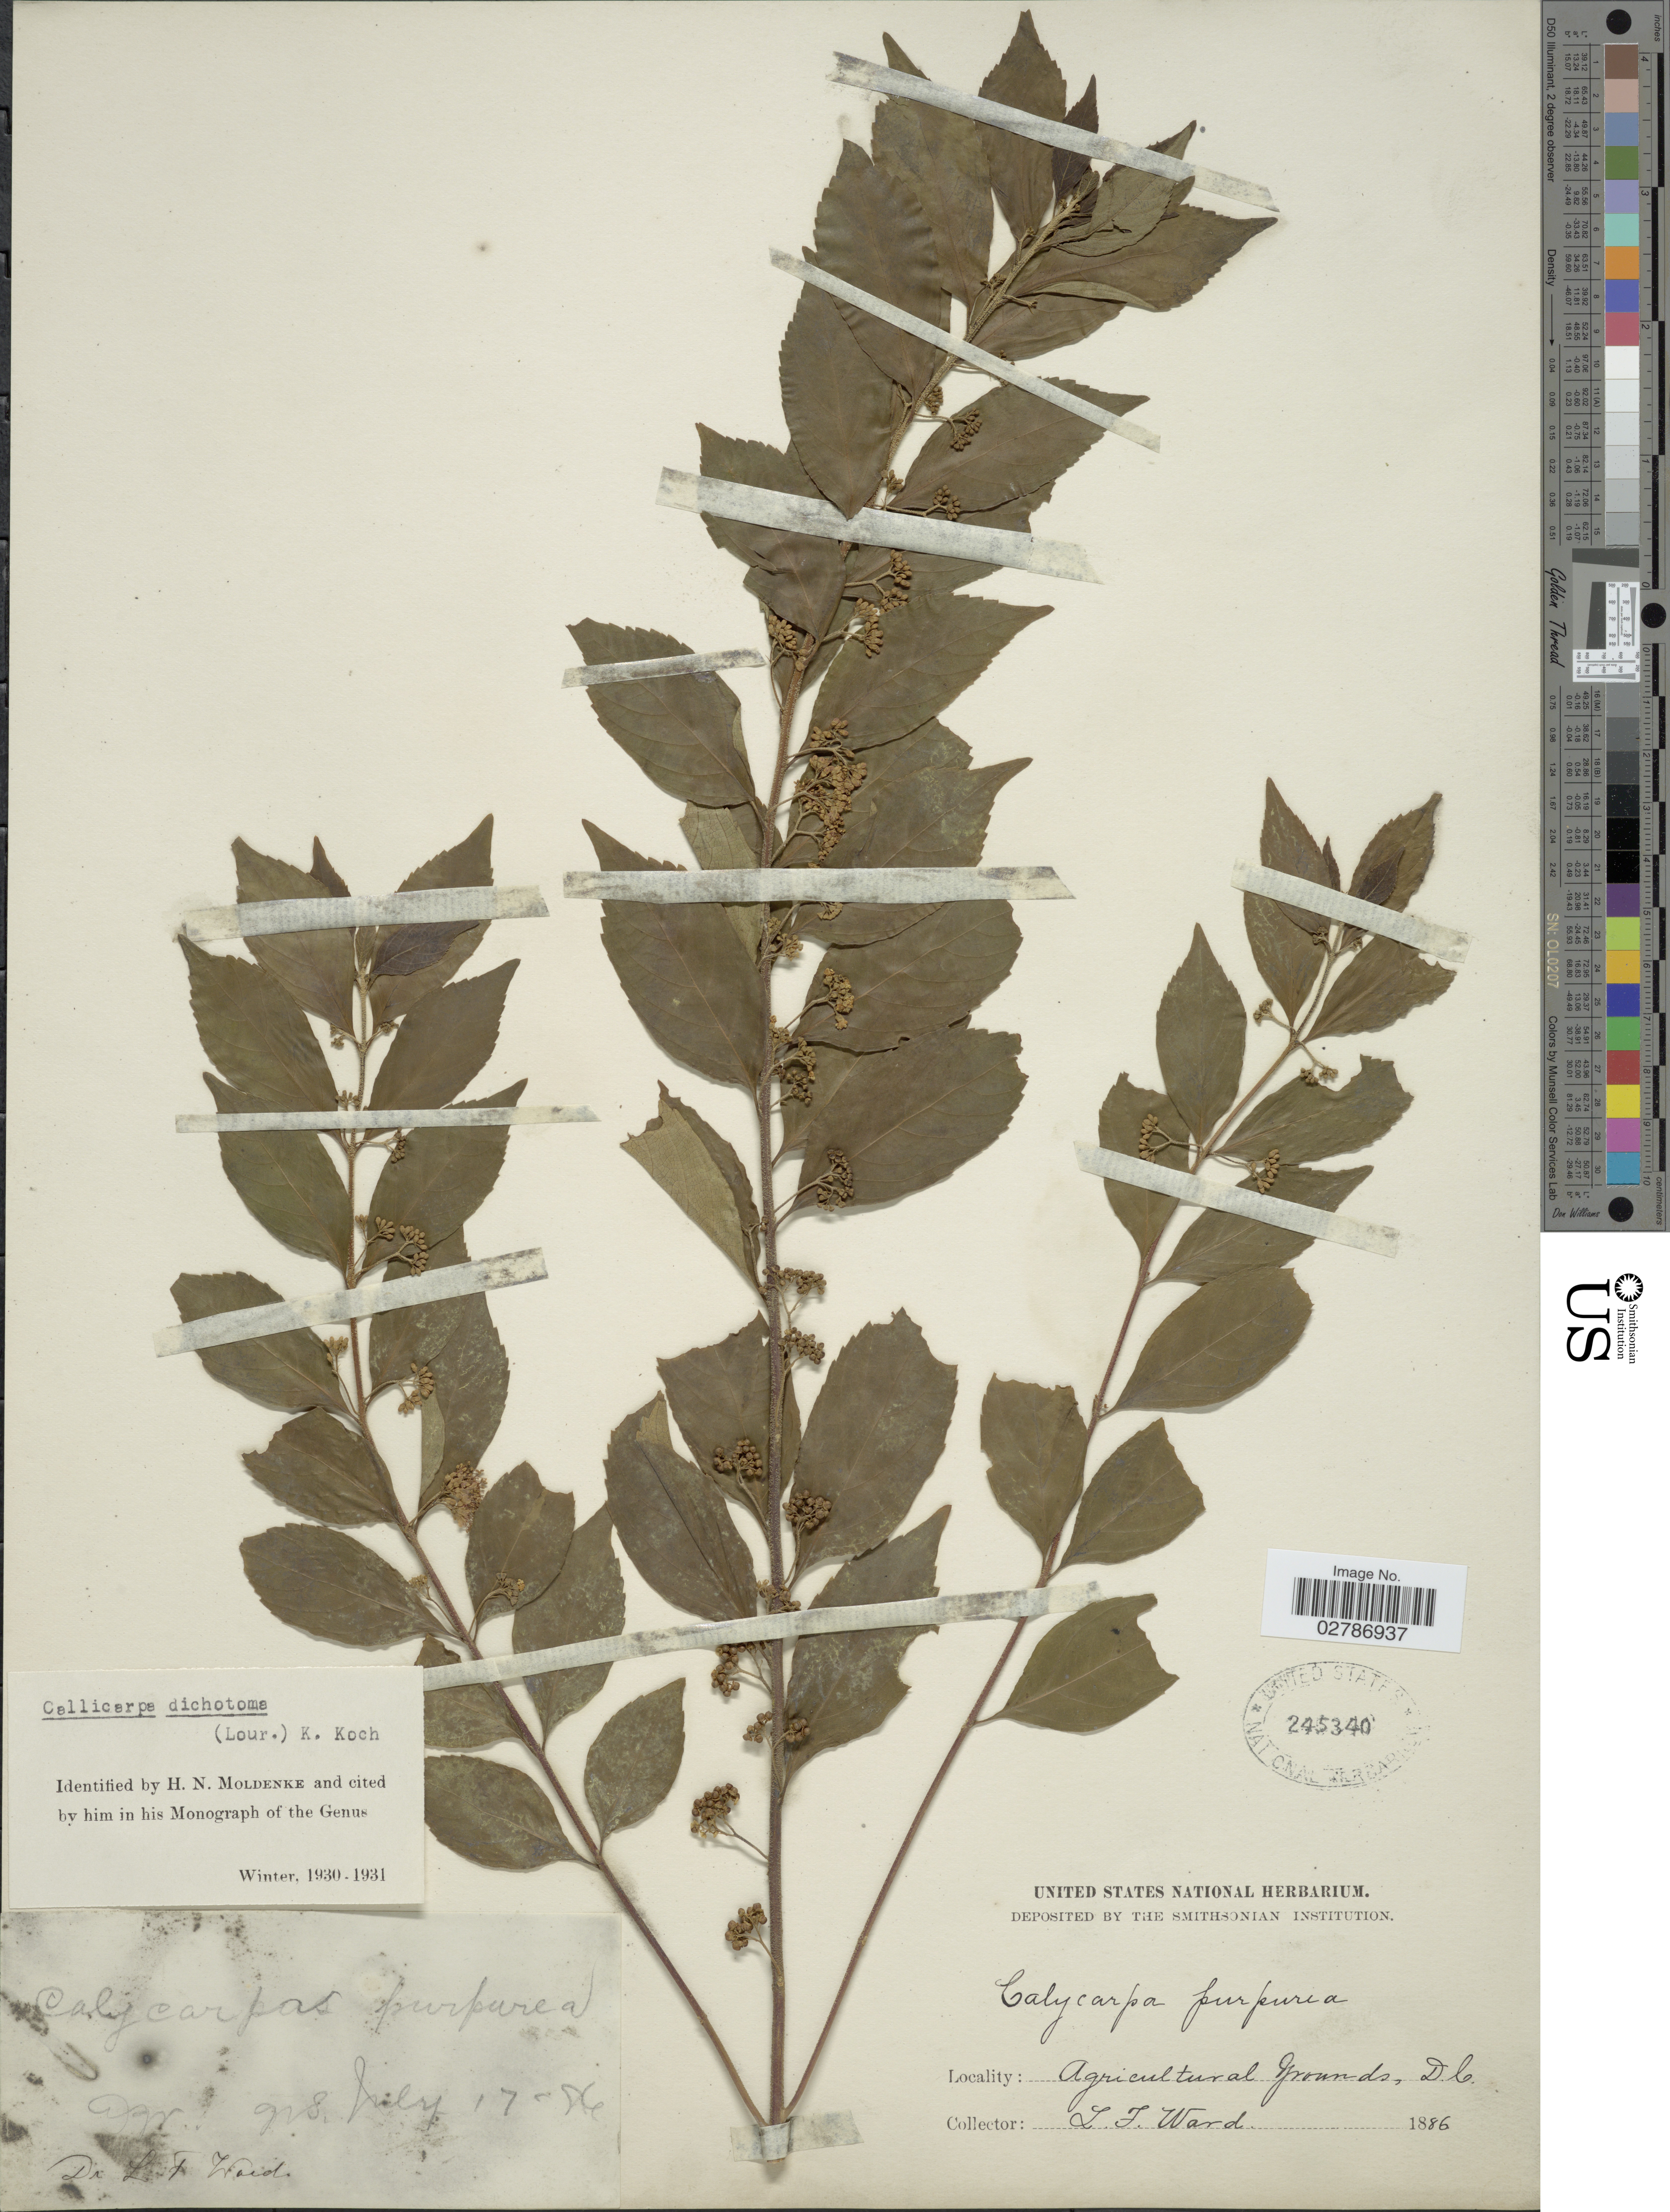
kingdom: Plantae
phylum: Tracheophyta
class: Magnoliopsida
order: Lamiales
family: Lamiaceae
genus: Callicarpa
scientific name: Callicarpa dichotoma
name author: (Lour.) K. Koch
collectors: L. Ward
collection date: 1886-07-17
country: United States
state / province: District of Columbia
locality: Agricultural Grounds, D. C.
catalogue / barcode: US 245340